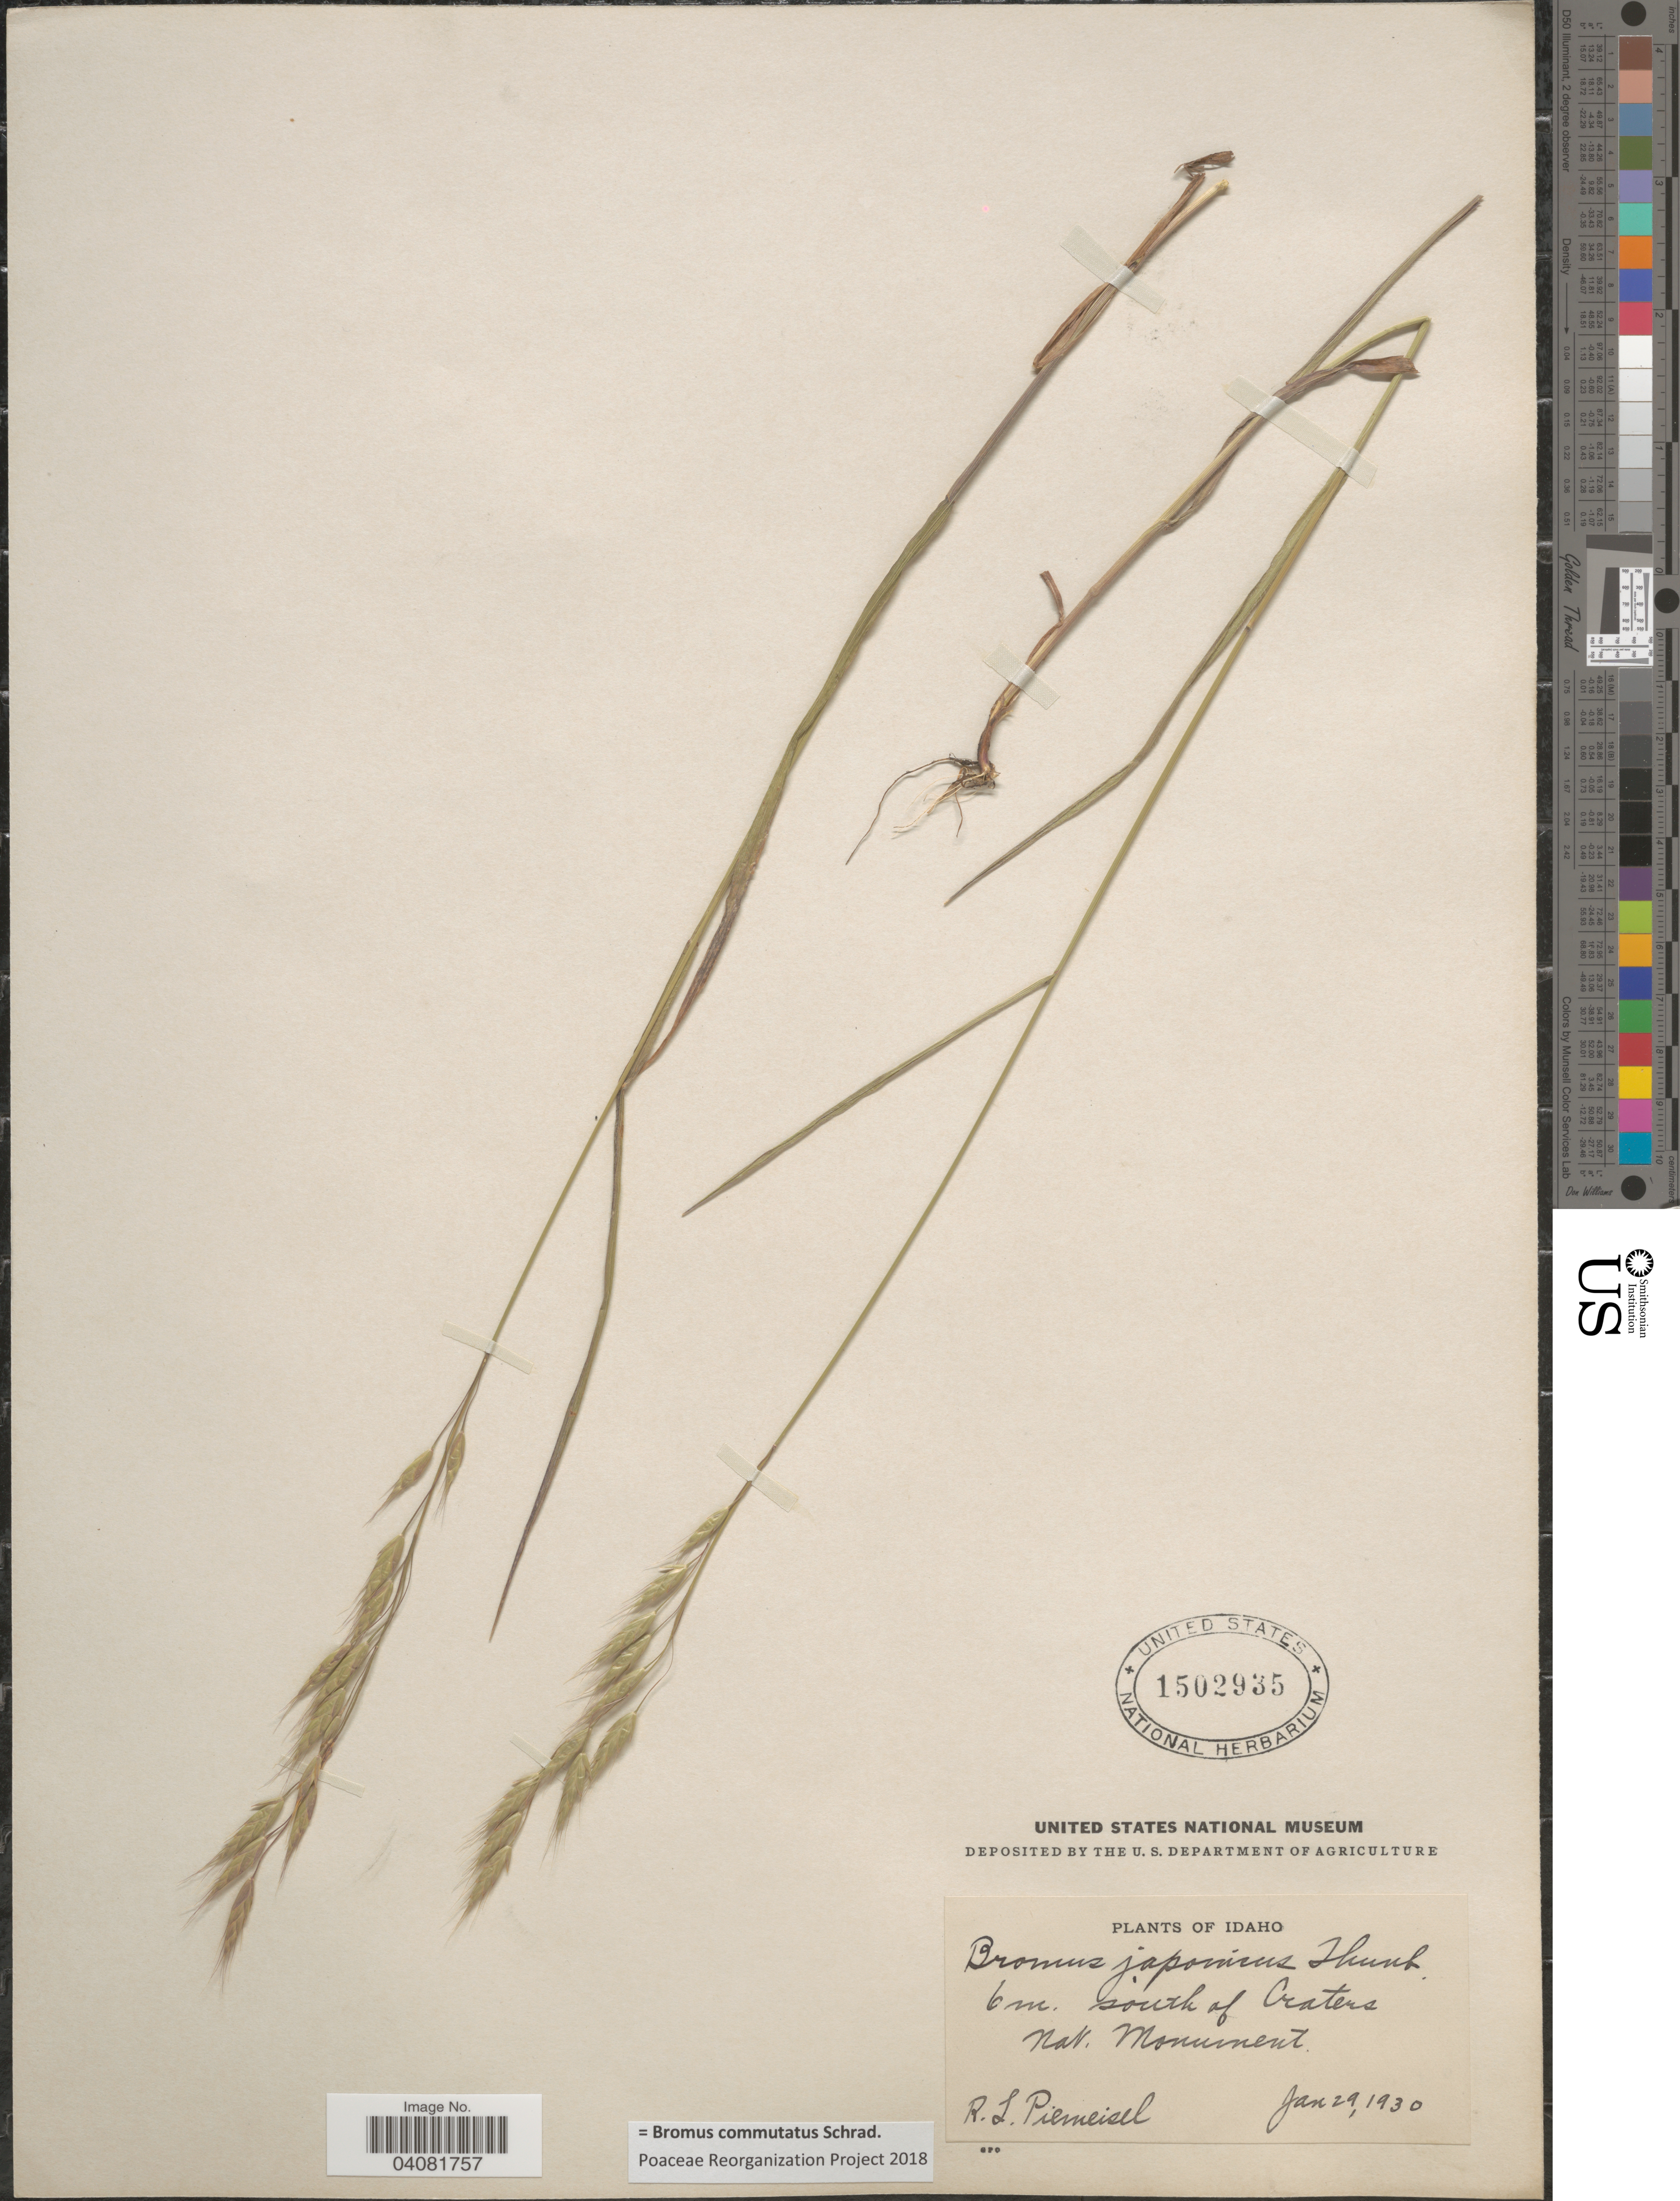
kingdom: Plantae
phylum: Tracheophyta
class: Liliopsida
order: Poales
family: Poaceae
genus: Bromus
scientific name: Bromus commutatus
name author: Schrad.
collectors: R. L. Piemeisel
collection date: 1930-01-29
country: United States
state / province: Idaho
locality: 6 m. south of Craters Nat. Monument.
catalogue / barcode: US 1502935